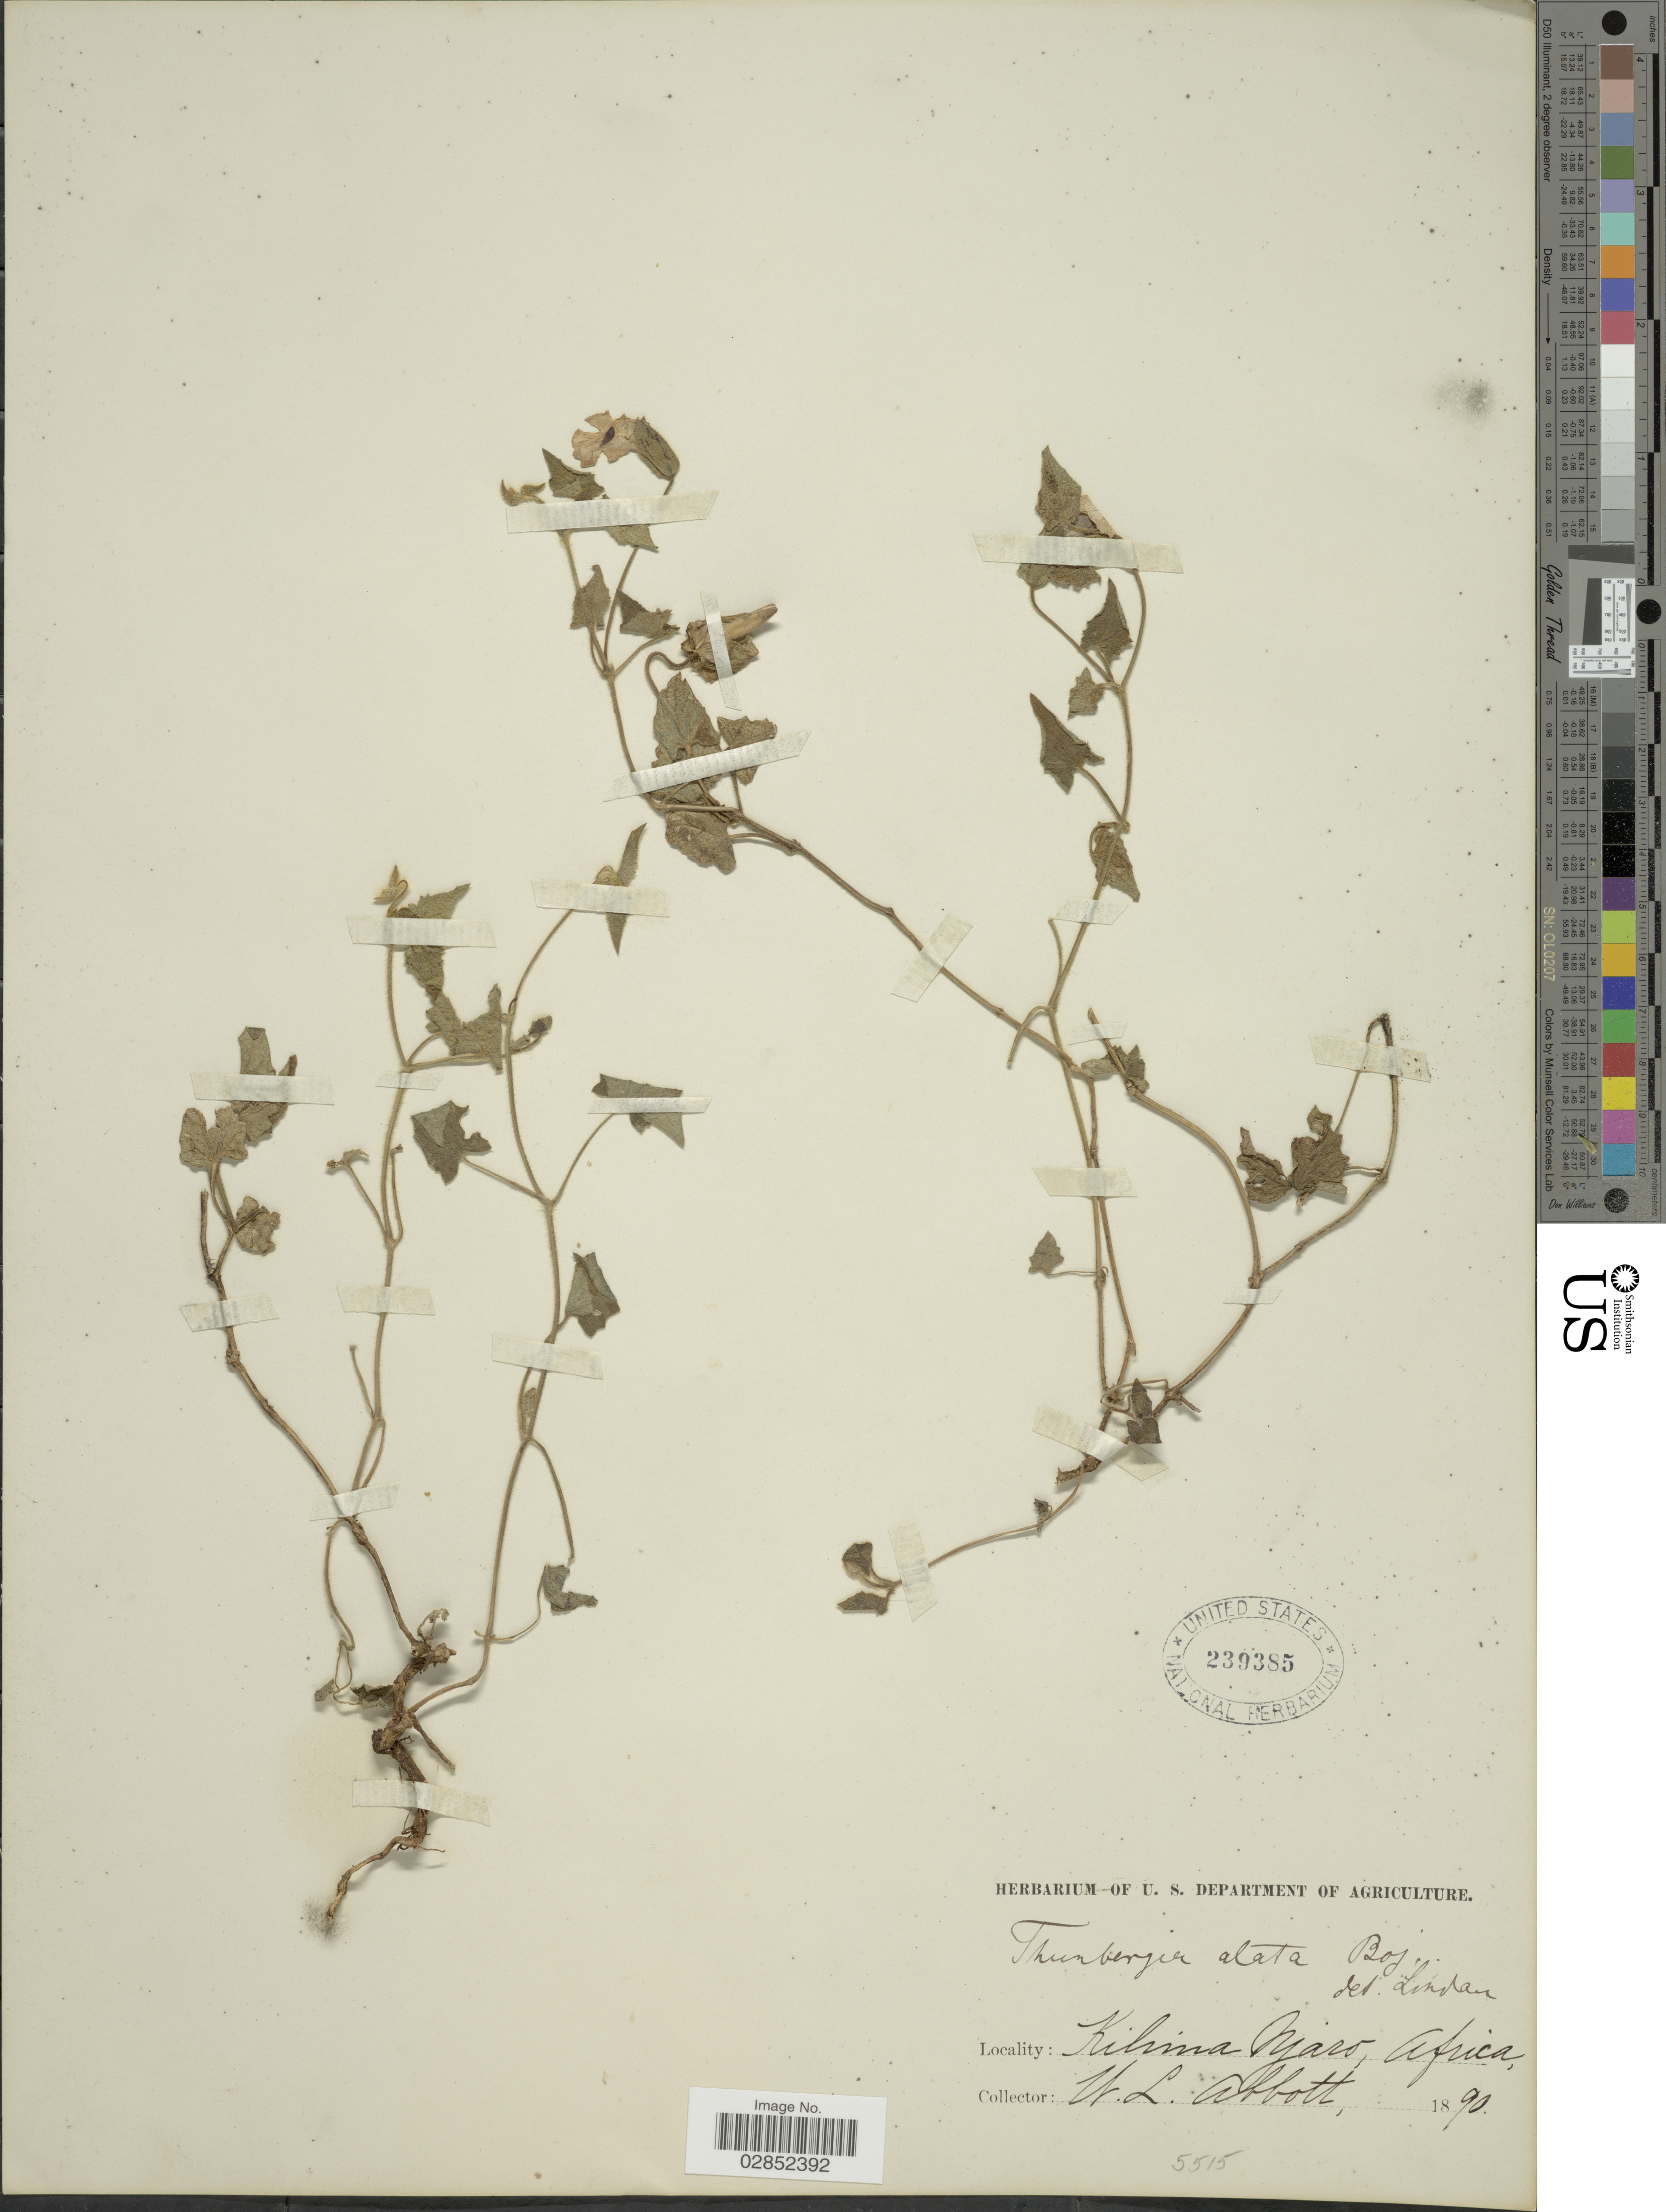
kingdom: Plantae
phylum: Tracheophyta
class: Magnoliopsida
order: Lamiales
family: Acanthaceae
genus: Thunbergia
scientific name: Thunbergia alata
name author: Bojer ex Sims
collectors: W. L. Abbott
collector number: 5515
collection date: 1890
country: Tanzania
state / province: Kilimanjaro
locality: Kilimanjaro, Africa.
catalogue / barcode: US 239385